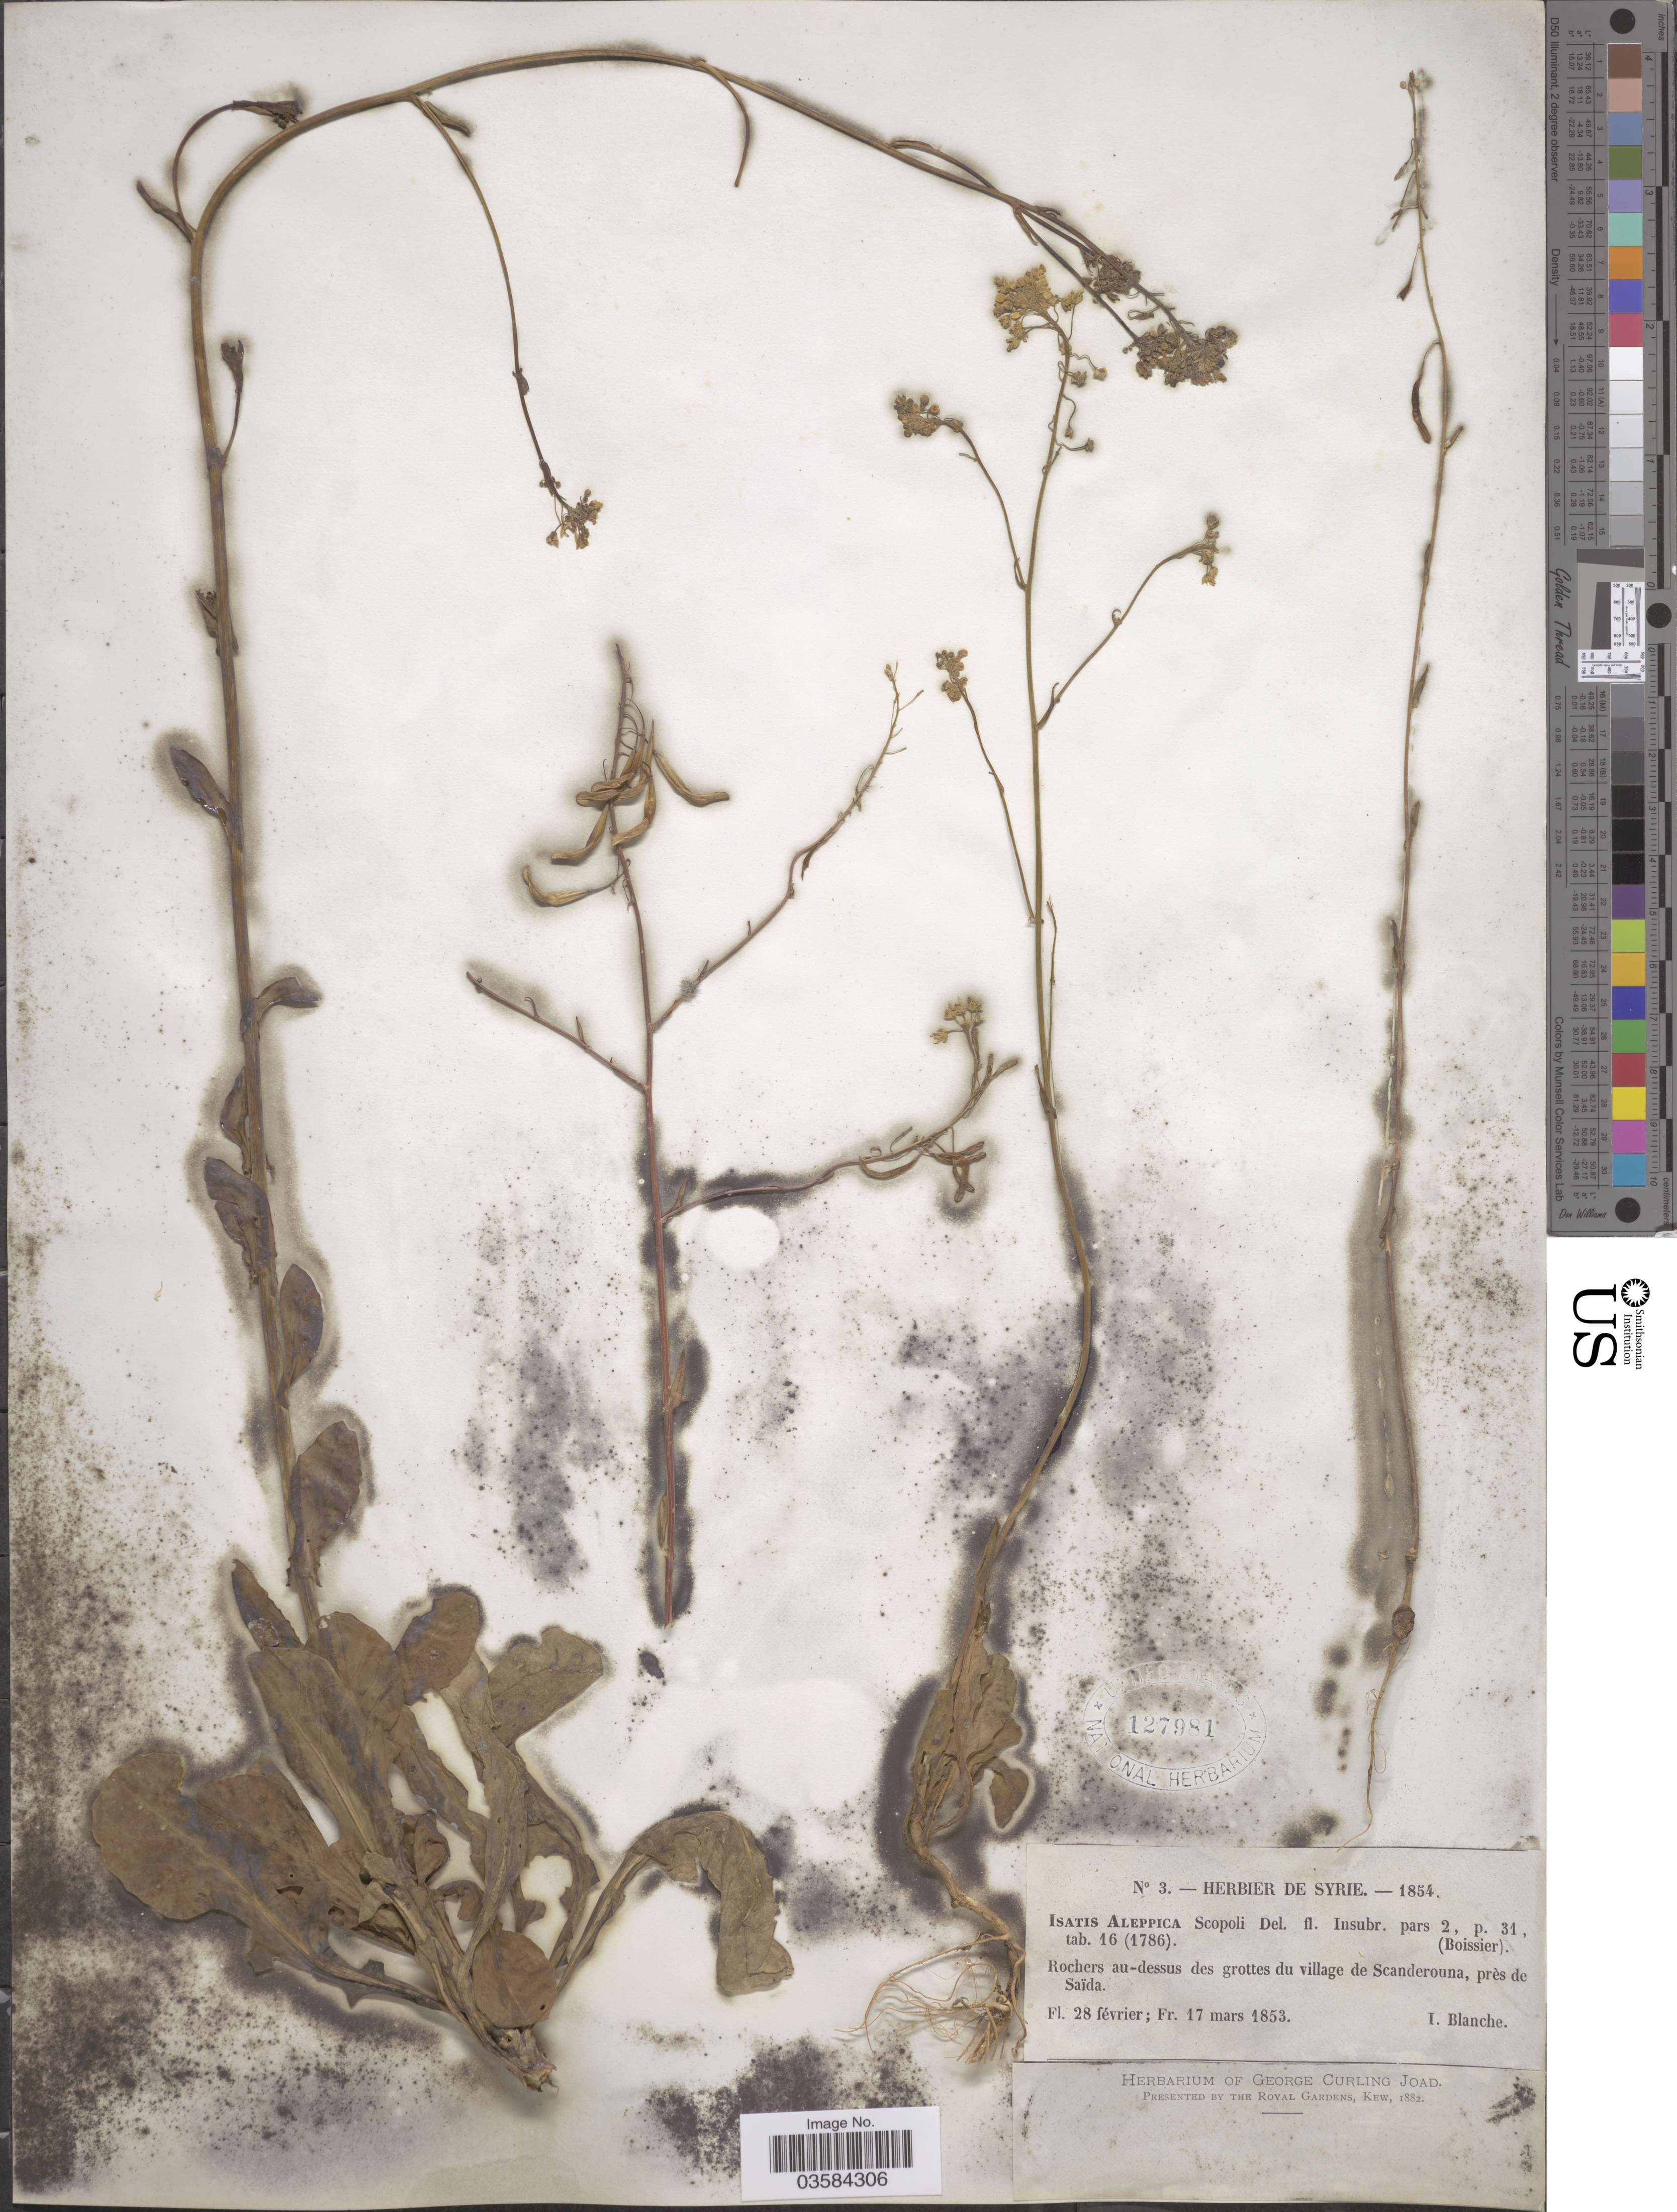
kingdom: Plantae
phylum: Tracheophyta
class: Magnoliopsida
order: Brassicales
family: Brassicaceae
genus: Isatis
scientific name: Isatis lusitanica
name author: L.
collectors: I. Blanche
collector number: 3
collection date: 1853-02-28/1853-03-17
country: Syria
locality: Rochers au-dessus des grottes du village de Scanderouna, près de Saïda.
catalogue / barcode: US 127981